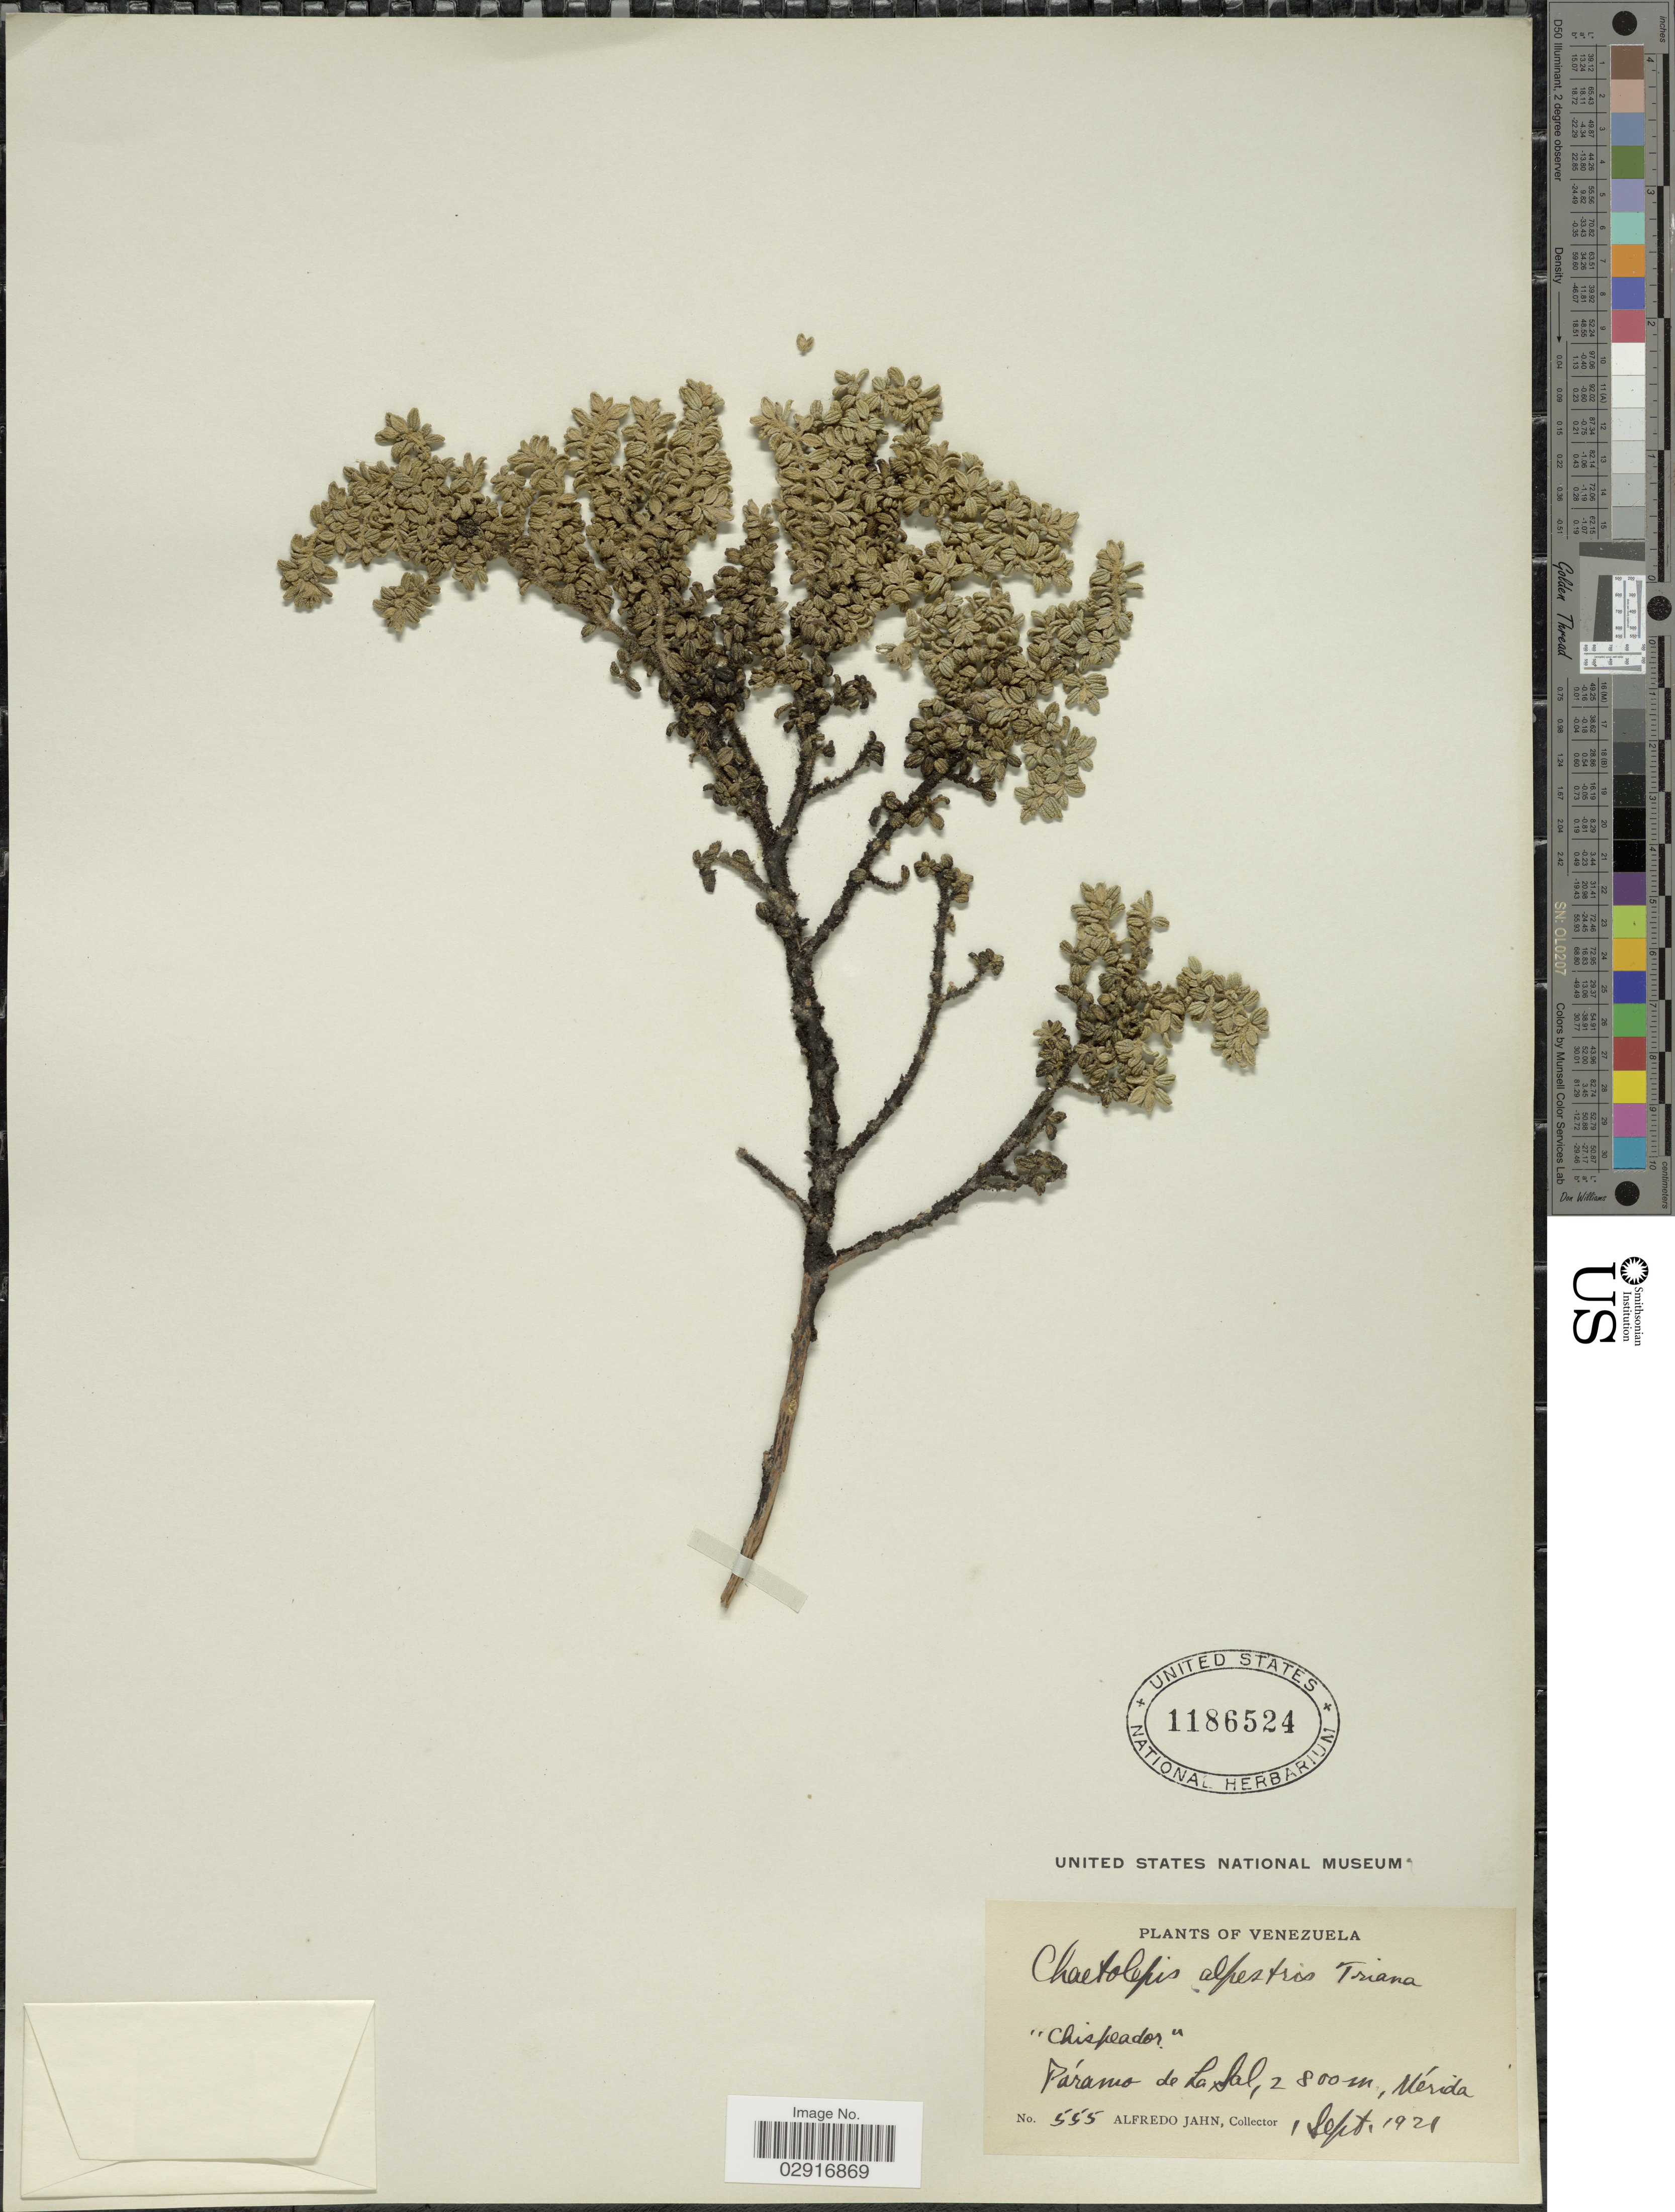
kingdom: Plantae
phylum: Tracheophyta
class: Magnoliopsida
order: Myrtales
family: Melastomataceae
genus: Chaetolepis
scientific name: Chaetolepis lindeniana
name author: (Naudin) Triana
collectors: A. Jahn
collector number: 555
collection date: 1921-09-01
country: Venezuela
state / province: Mérida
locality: Páramo de La Sal.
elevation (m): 2800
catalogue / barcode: US 1186524